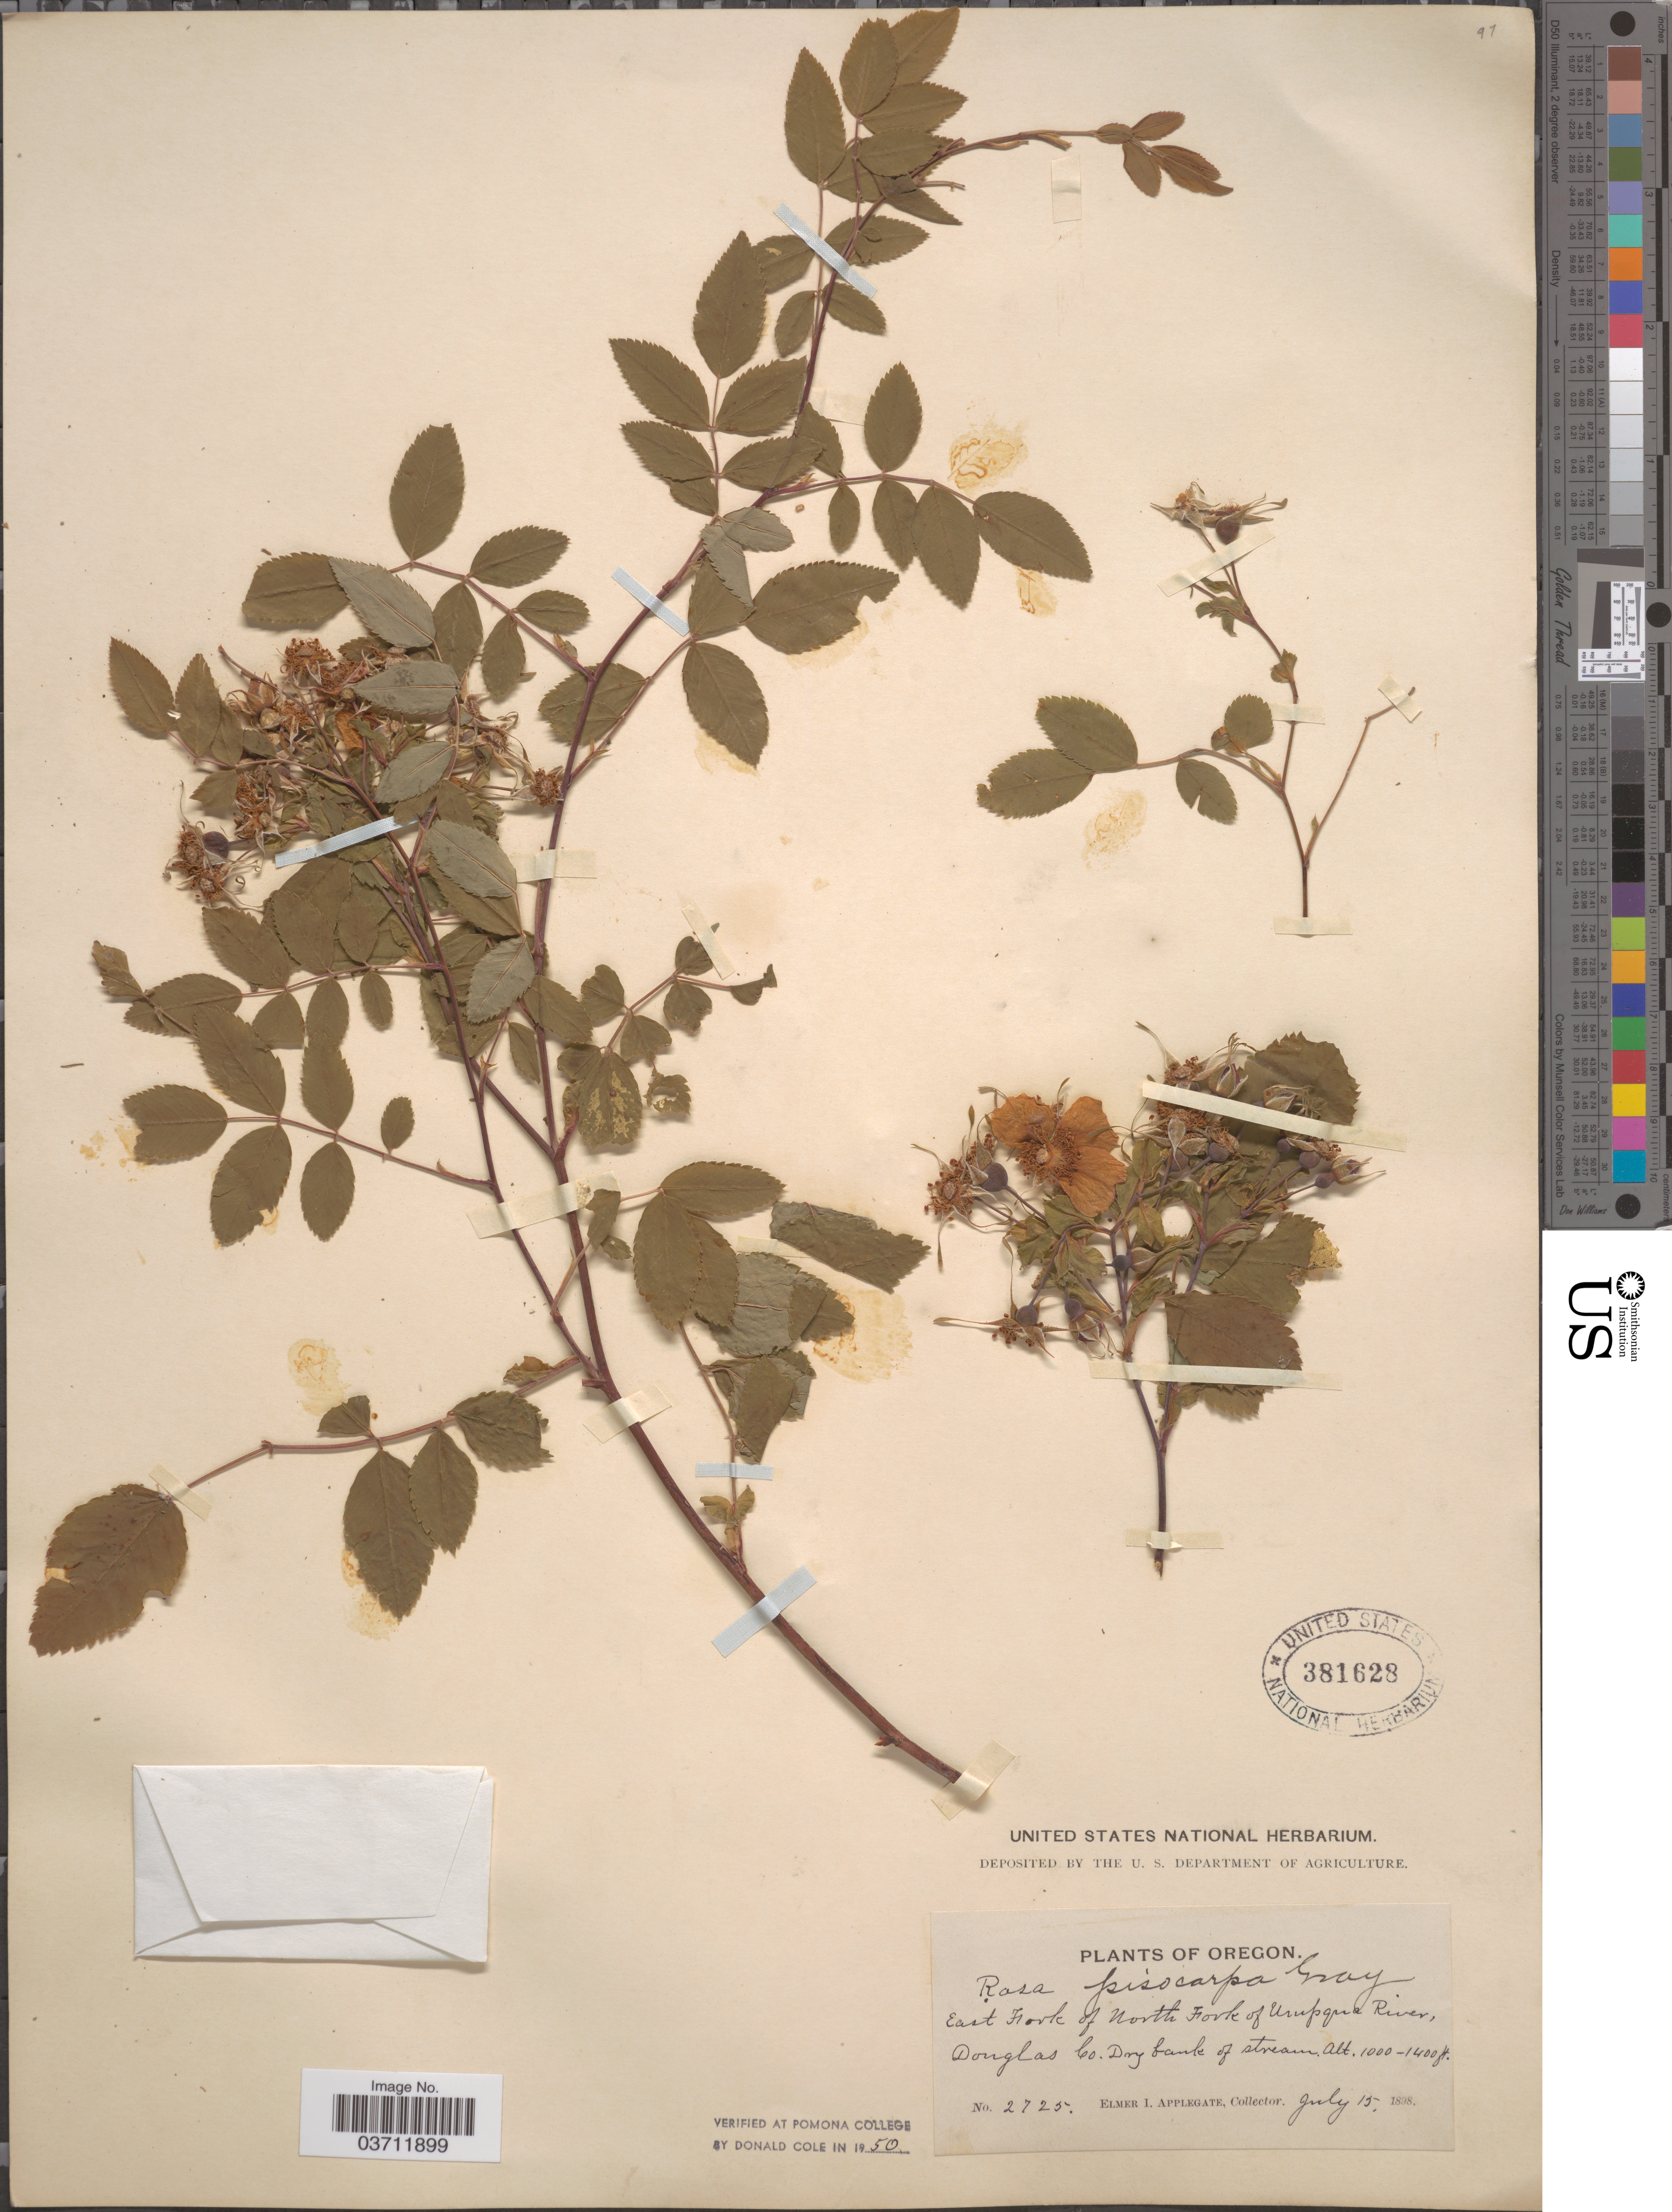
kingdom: Plantae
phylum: Tracheophyta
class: Magnoliopsida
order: Rosales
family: Rosaceae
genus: Rosa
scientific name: Rosa pisocarpa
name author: A. Gray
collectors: E. I. Applegate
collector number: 2725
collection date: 1898-07-15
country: United States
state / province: Oregon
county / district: Douglas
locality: East Fork of North Fork of Umpqua River, Douglas Co. Dry bank of stream.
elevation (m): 305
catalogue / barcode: US 381628